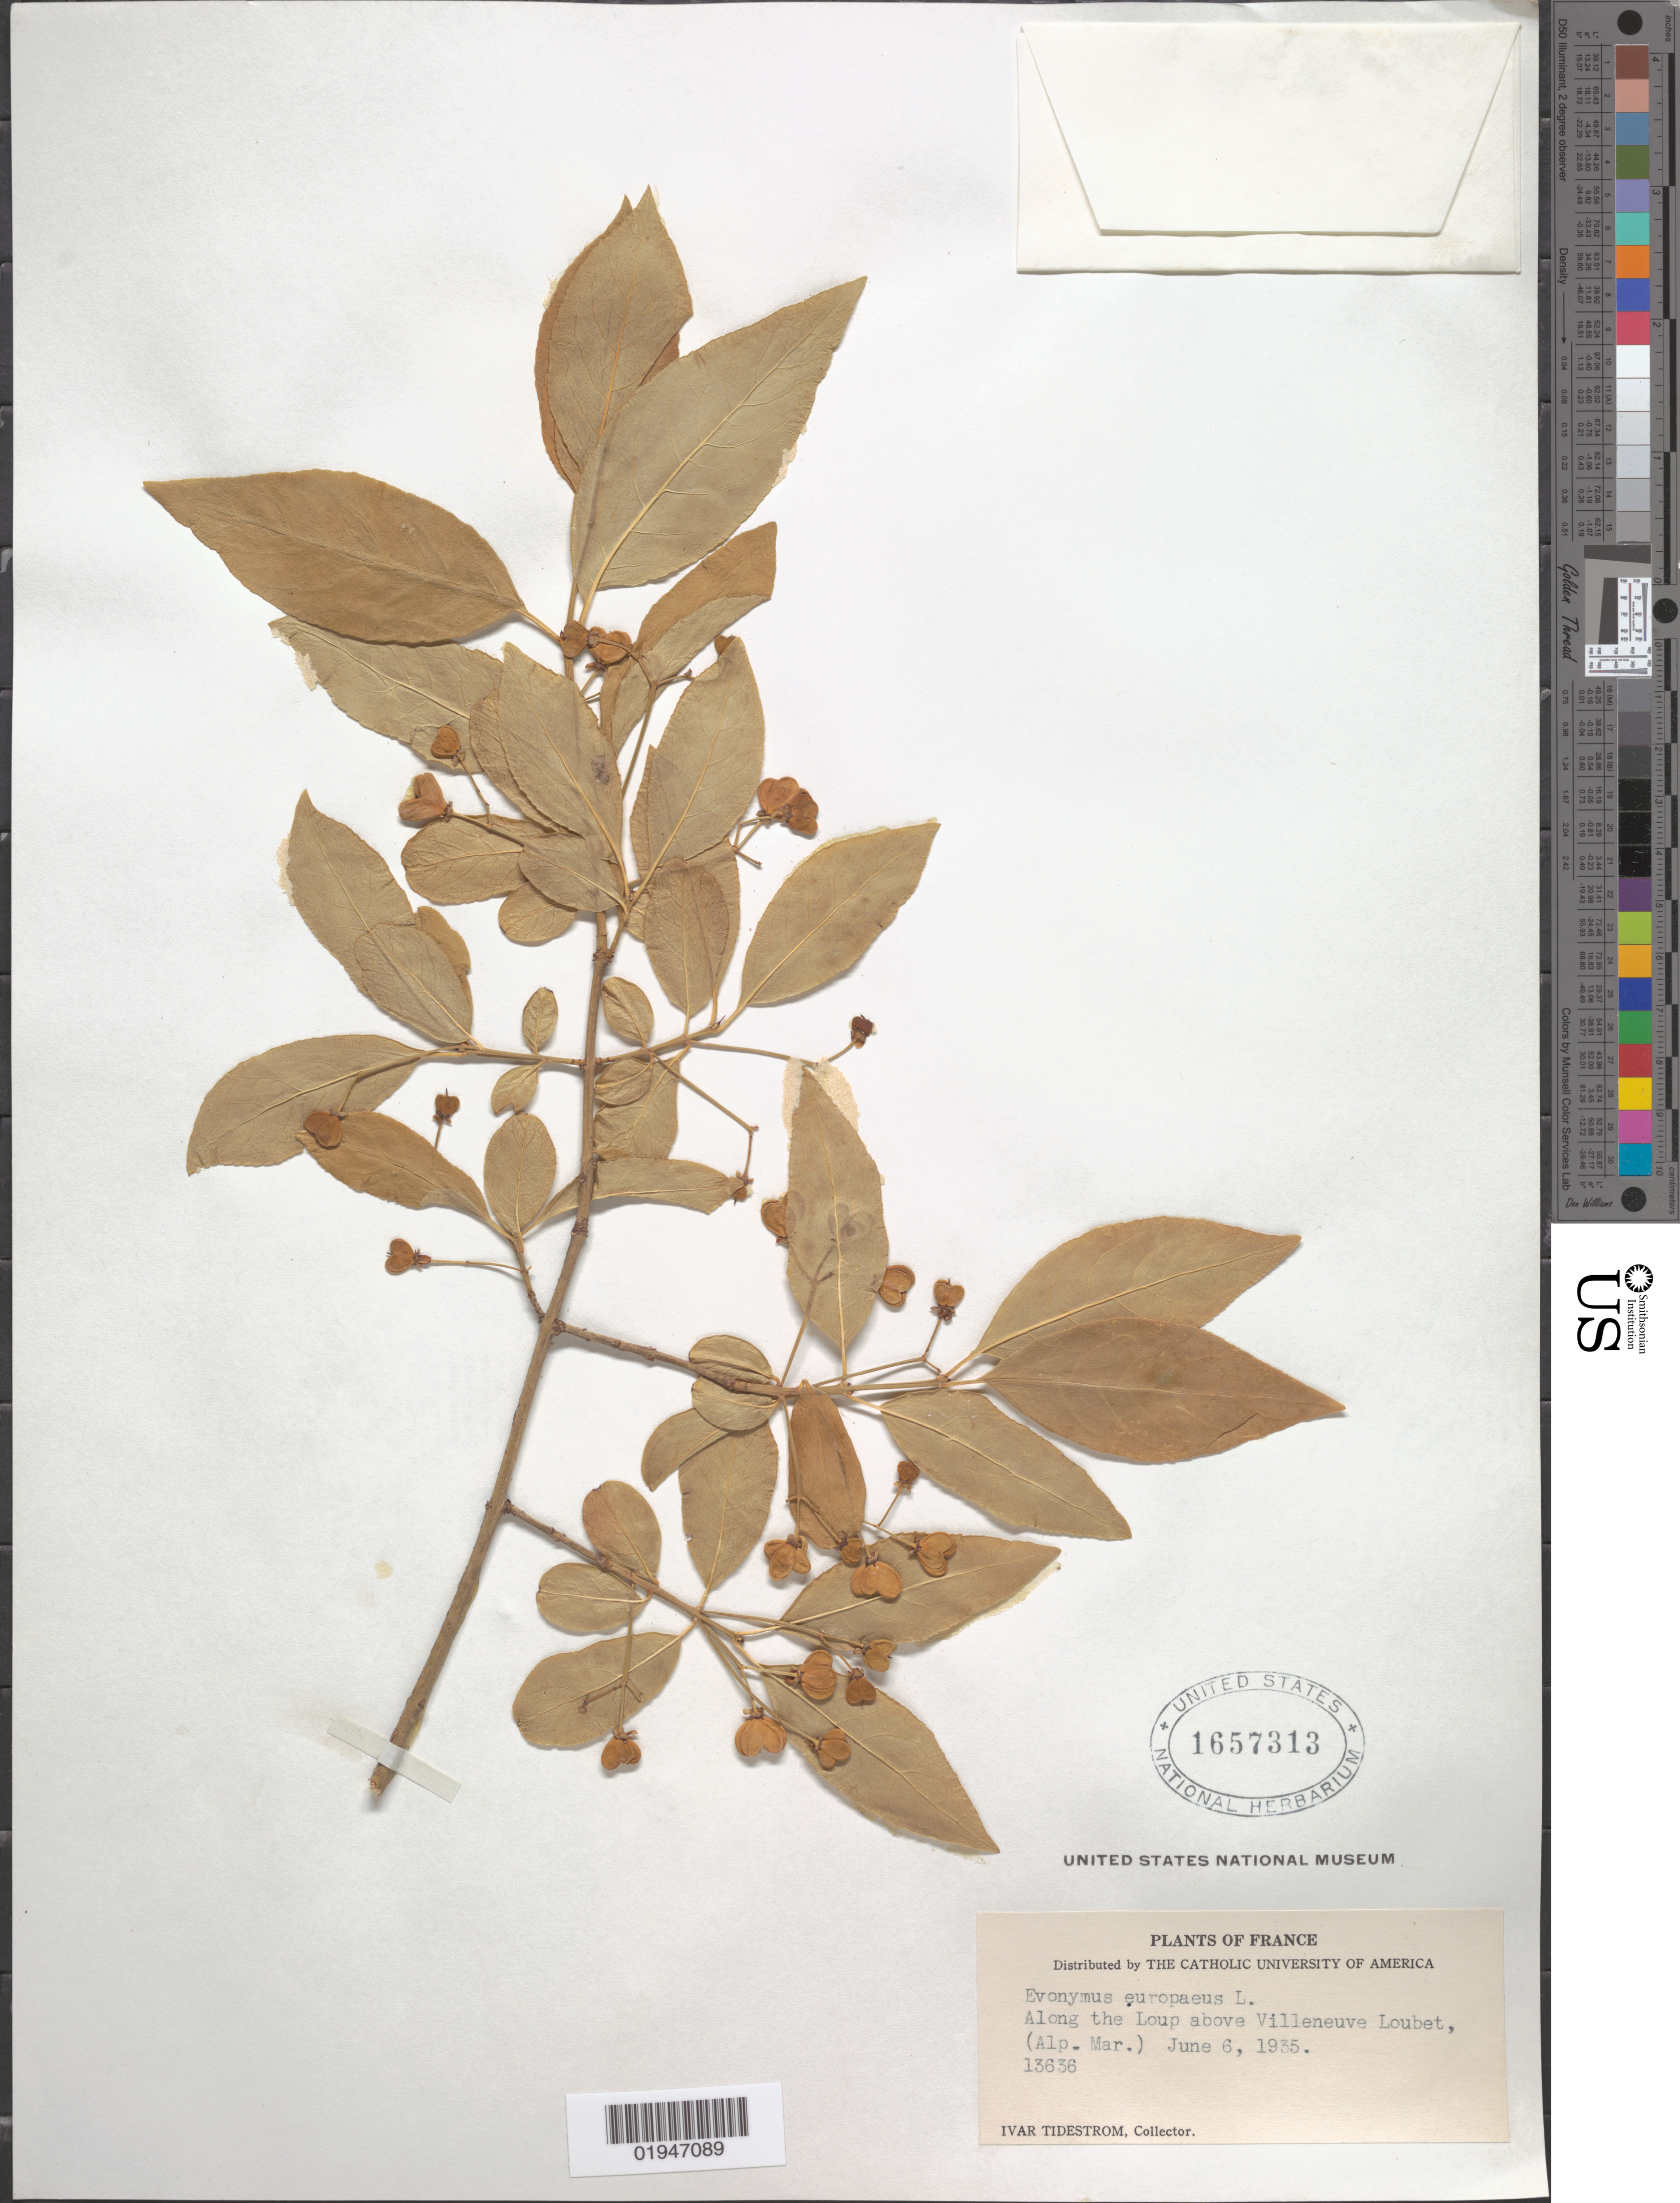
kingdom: Plantae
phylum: Tracheophyta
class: Magnoliopsida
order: Celastrales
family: Celastraceae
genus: Euonymus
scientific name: Euonymus europaeus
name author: L.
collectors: I. F. Tidestrom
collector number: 13636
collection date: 1935-06-06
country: France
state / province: Provence-Alpes-Côte d'Azur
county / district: Alpes-Maritimes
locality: Loup R. above Villeneuve Loubet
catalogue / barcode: US 1657313